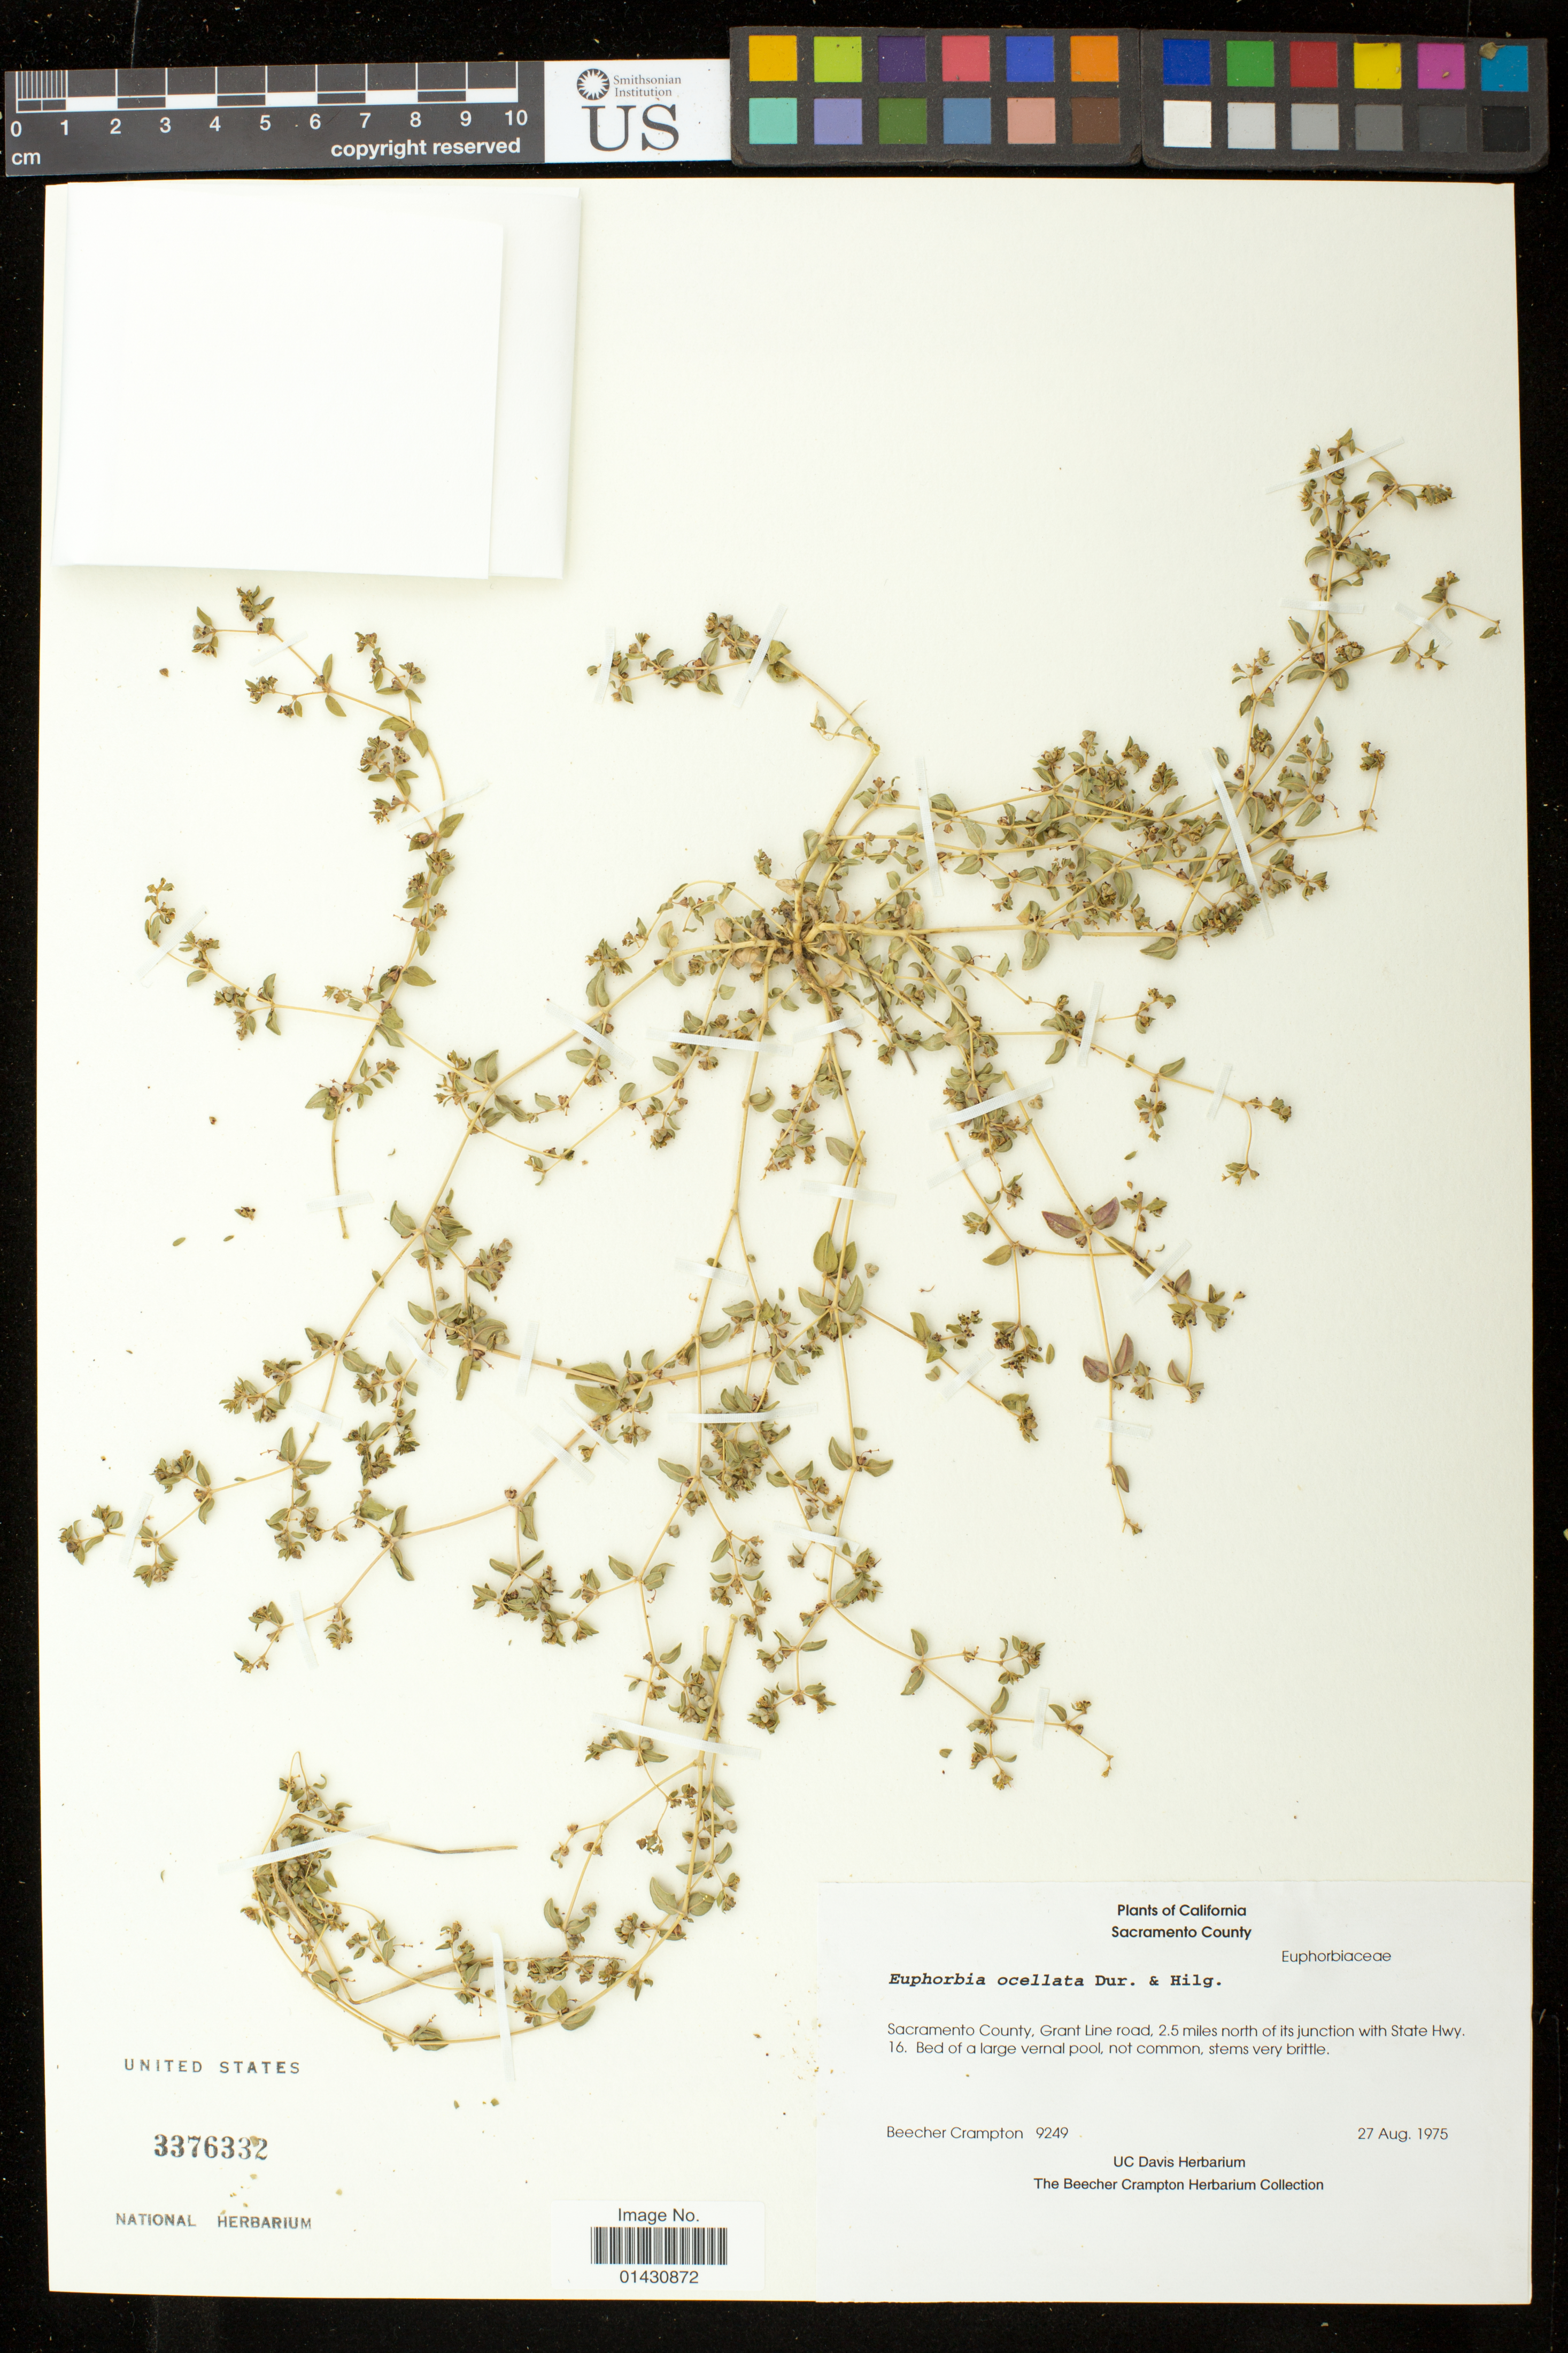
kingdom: Plantae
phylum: Tracheophyta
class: Magnoliopsida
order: Malpighiales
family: Euphorbiaceae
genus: Euphorbia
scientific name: Euphorbia ocellata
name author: Durand & Hilg.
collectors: B. Crampton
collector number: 9249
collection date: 1975-08-27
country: United States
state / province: California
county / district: Sacramento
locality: Grant Line road, 2.5 miles north of its junction with State Hwy. 16.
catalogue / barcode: US 3376332